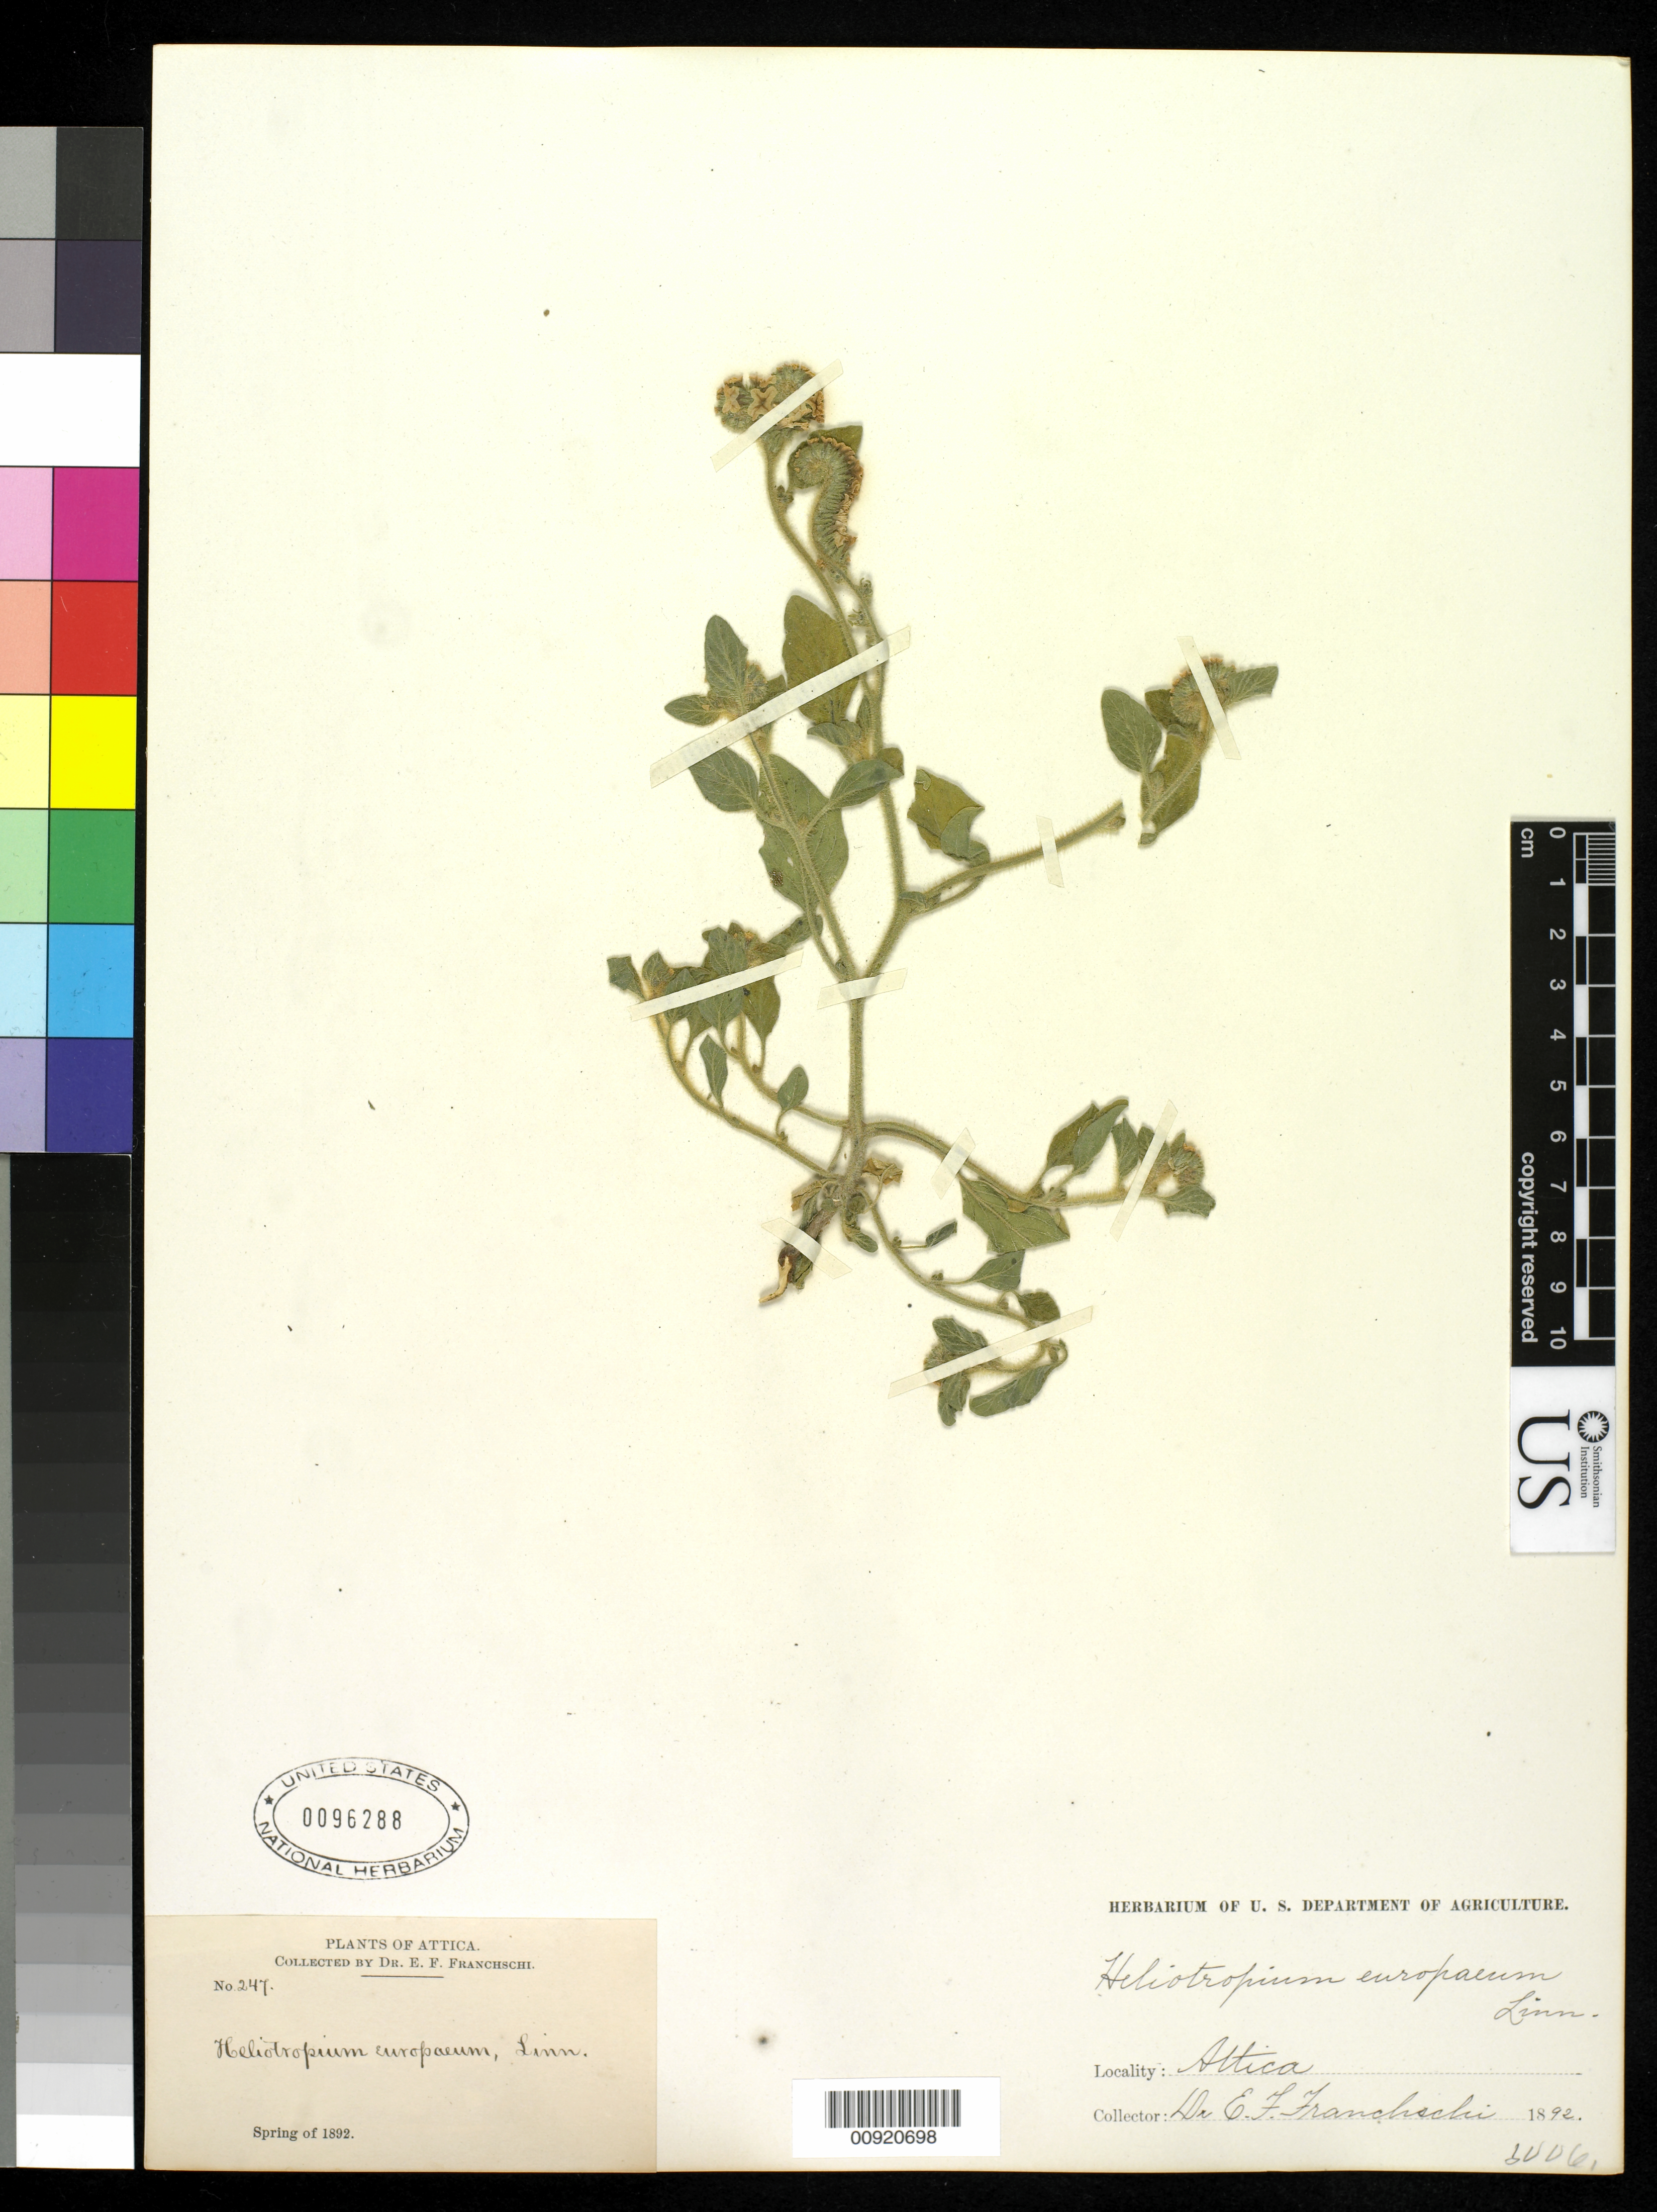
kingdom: Plantae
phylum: Tracheophyta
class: Magnoliopsida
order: Boraginales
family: Heliotropiaceae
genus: Heliotropium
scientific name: Heliotropium europaeum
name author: L.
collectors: E. Franchschi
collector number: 247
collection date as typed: Spr 1892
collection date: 1892-03-20/1892-06-20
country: Greece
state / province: Attica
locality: Attica.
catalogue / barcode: US 96288